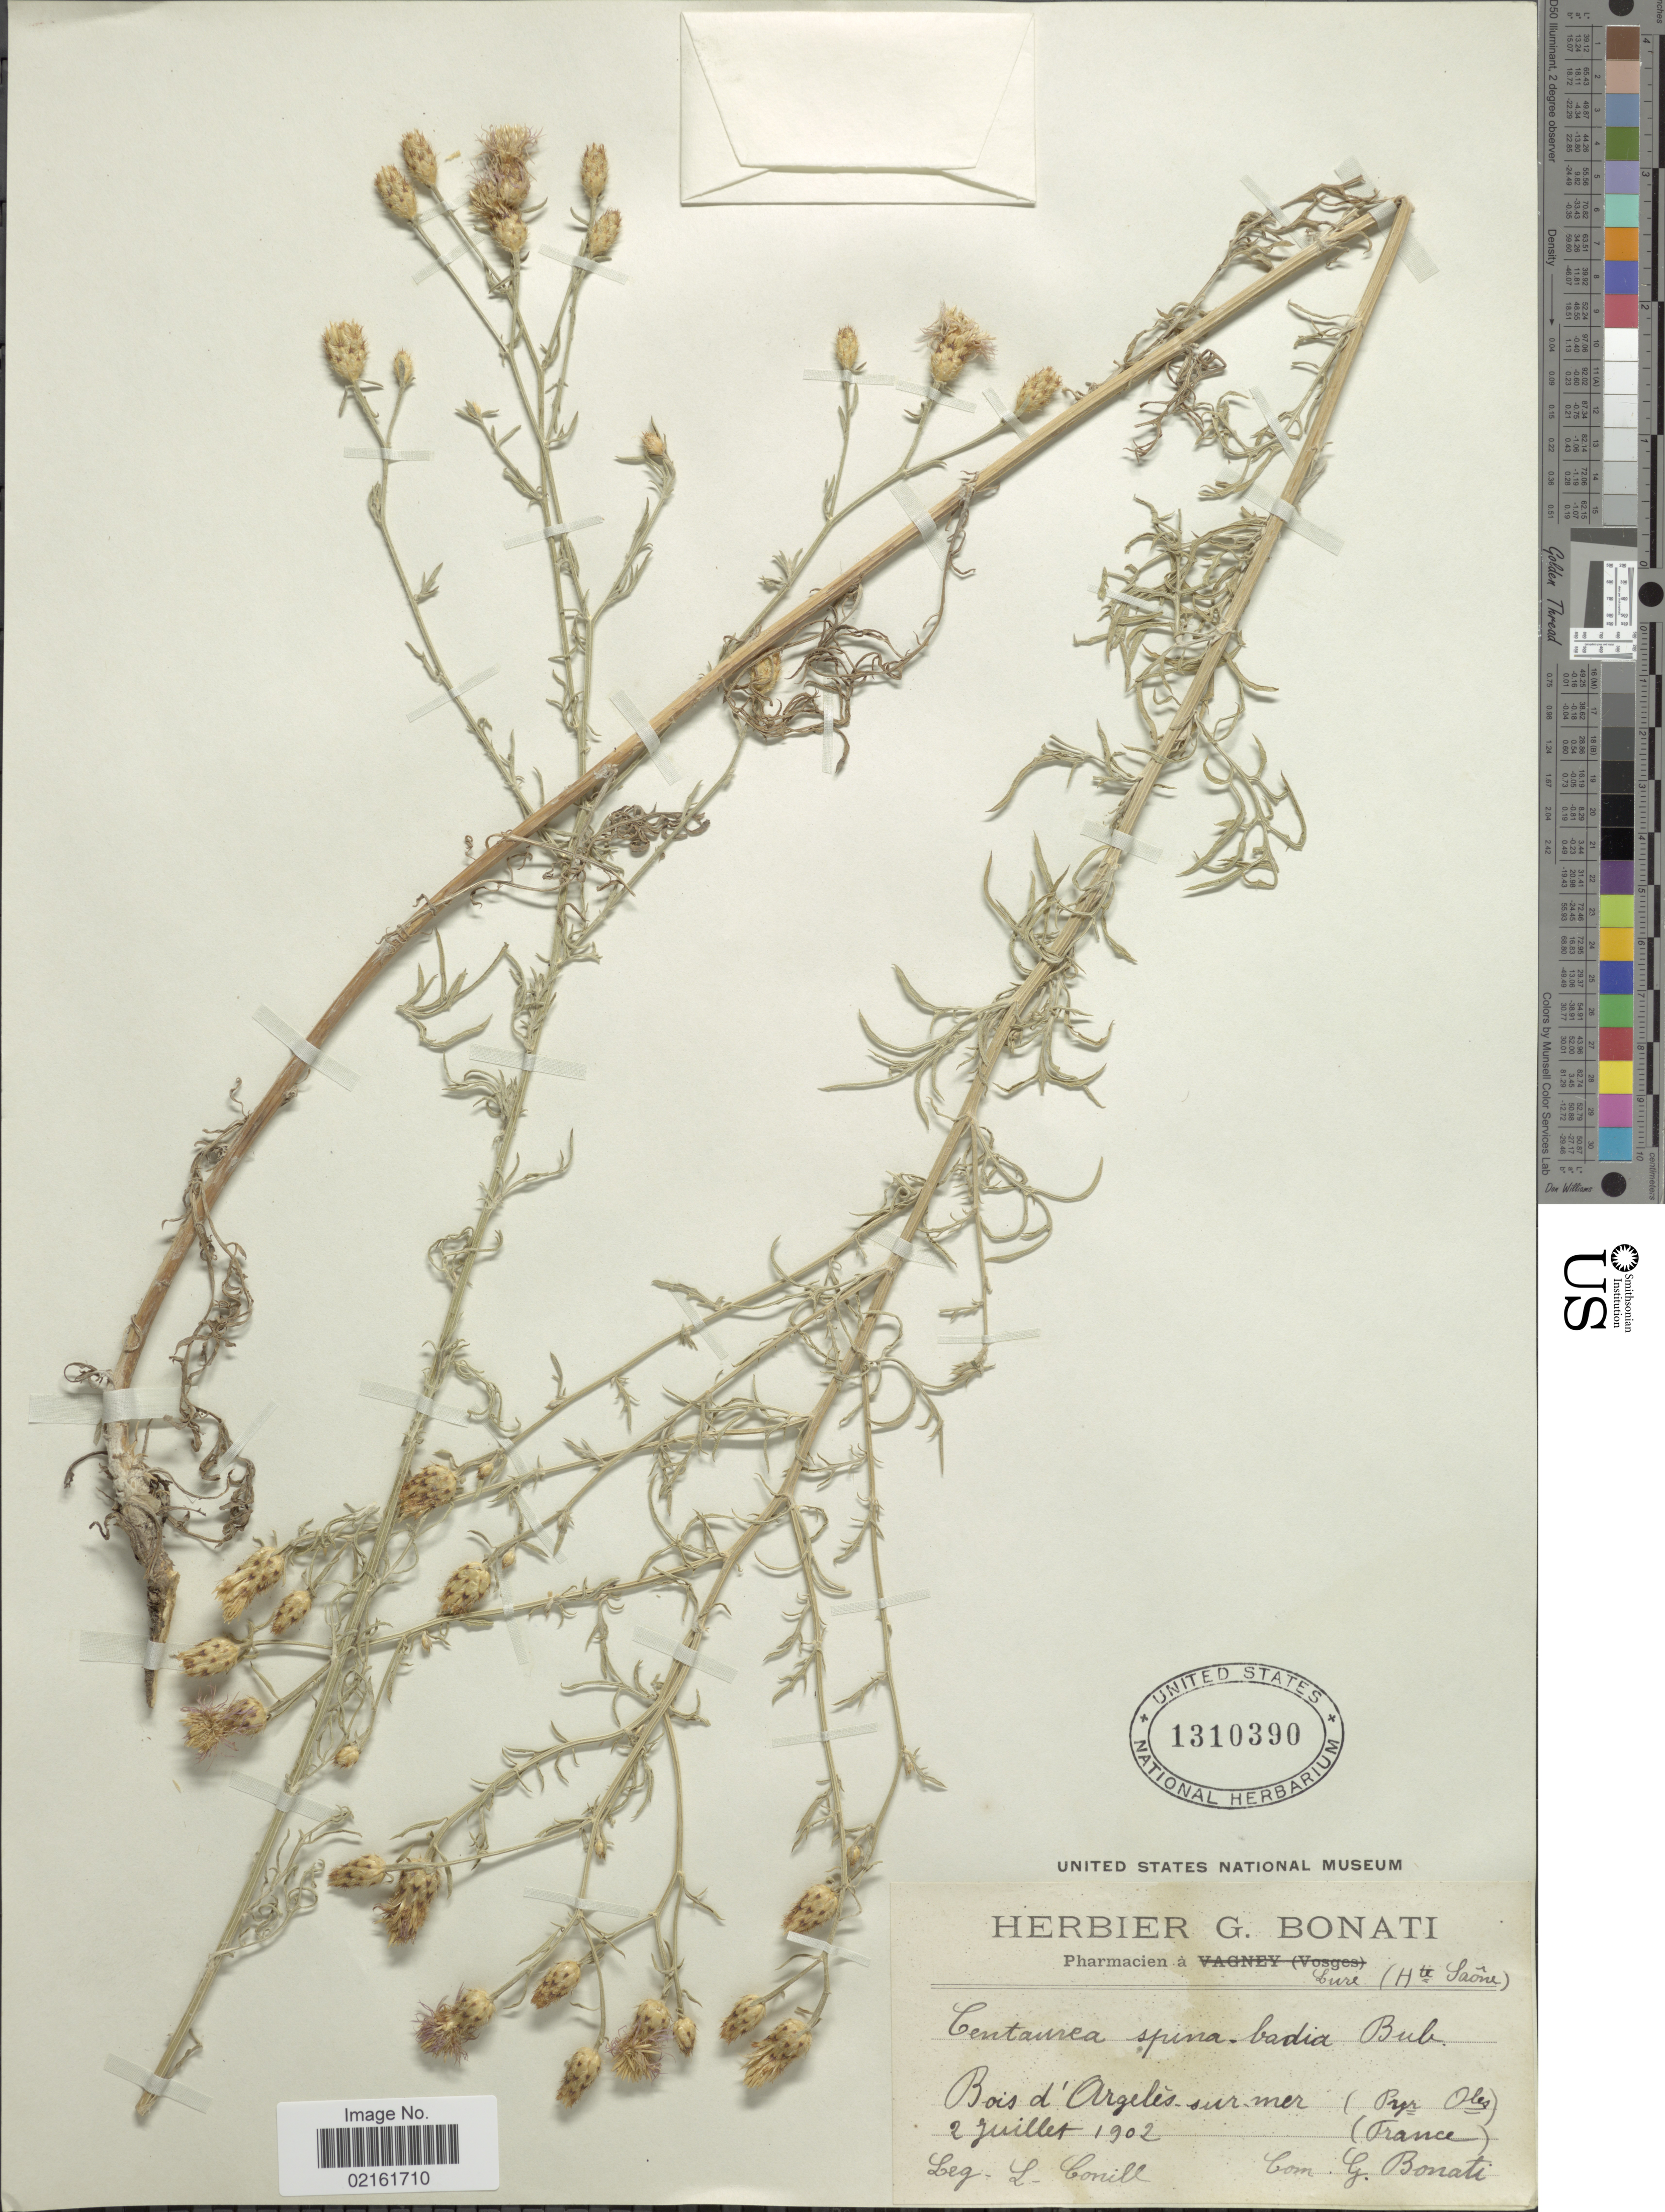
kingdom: Plantae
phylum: Tracheophyta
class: Magnoliopsida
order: Asterales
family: Asteraceae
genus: Centaurea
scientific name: Centaurea hanryi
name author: Jord.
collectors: Conill, L.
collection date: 1902-07-02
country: France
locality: Bois d'Argeles-sur-mer (Pyr Oles), Hte Saône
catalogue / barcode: US 1310390